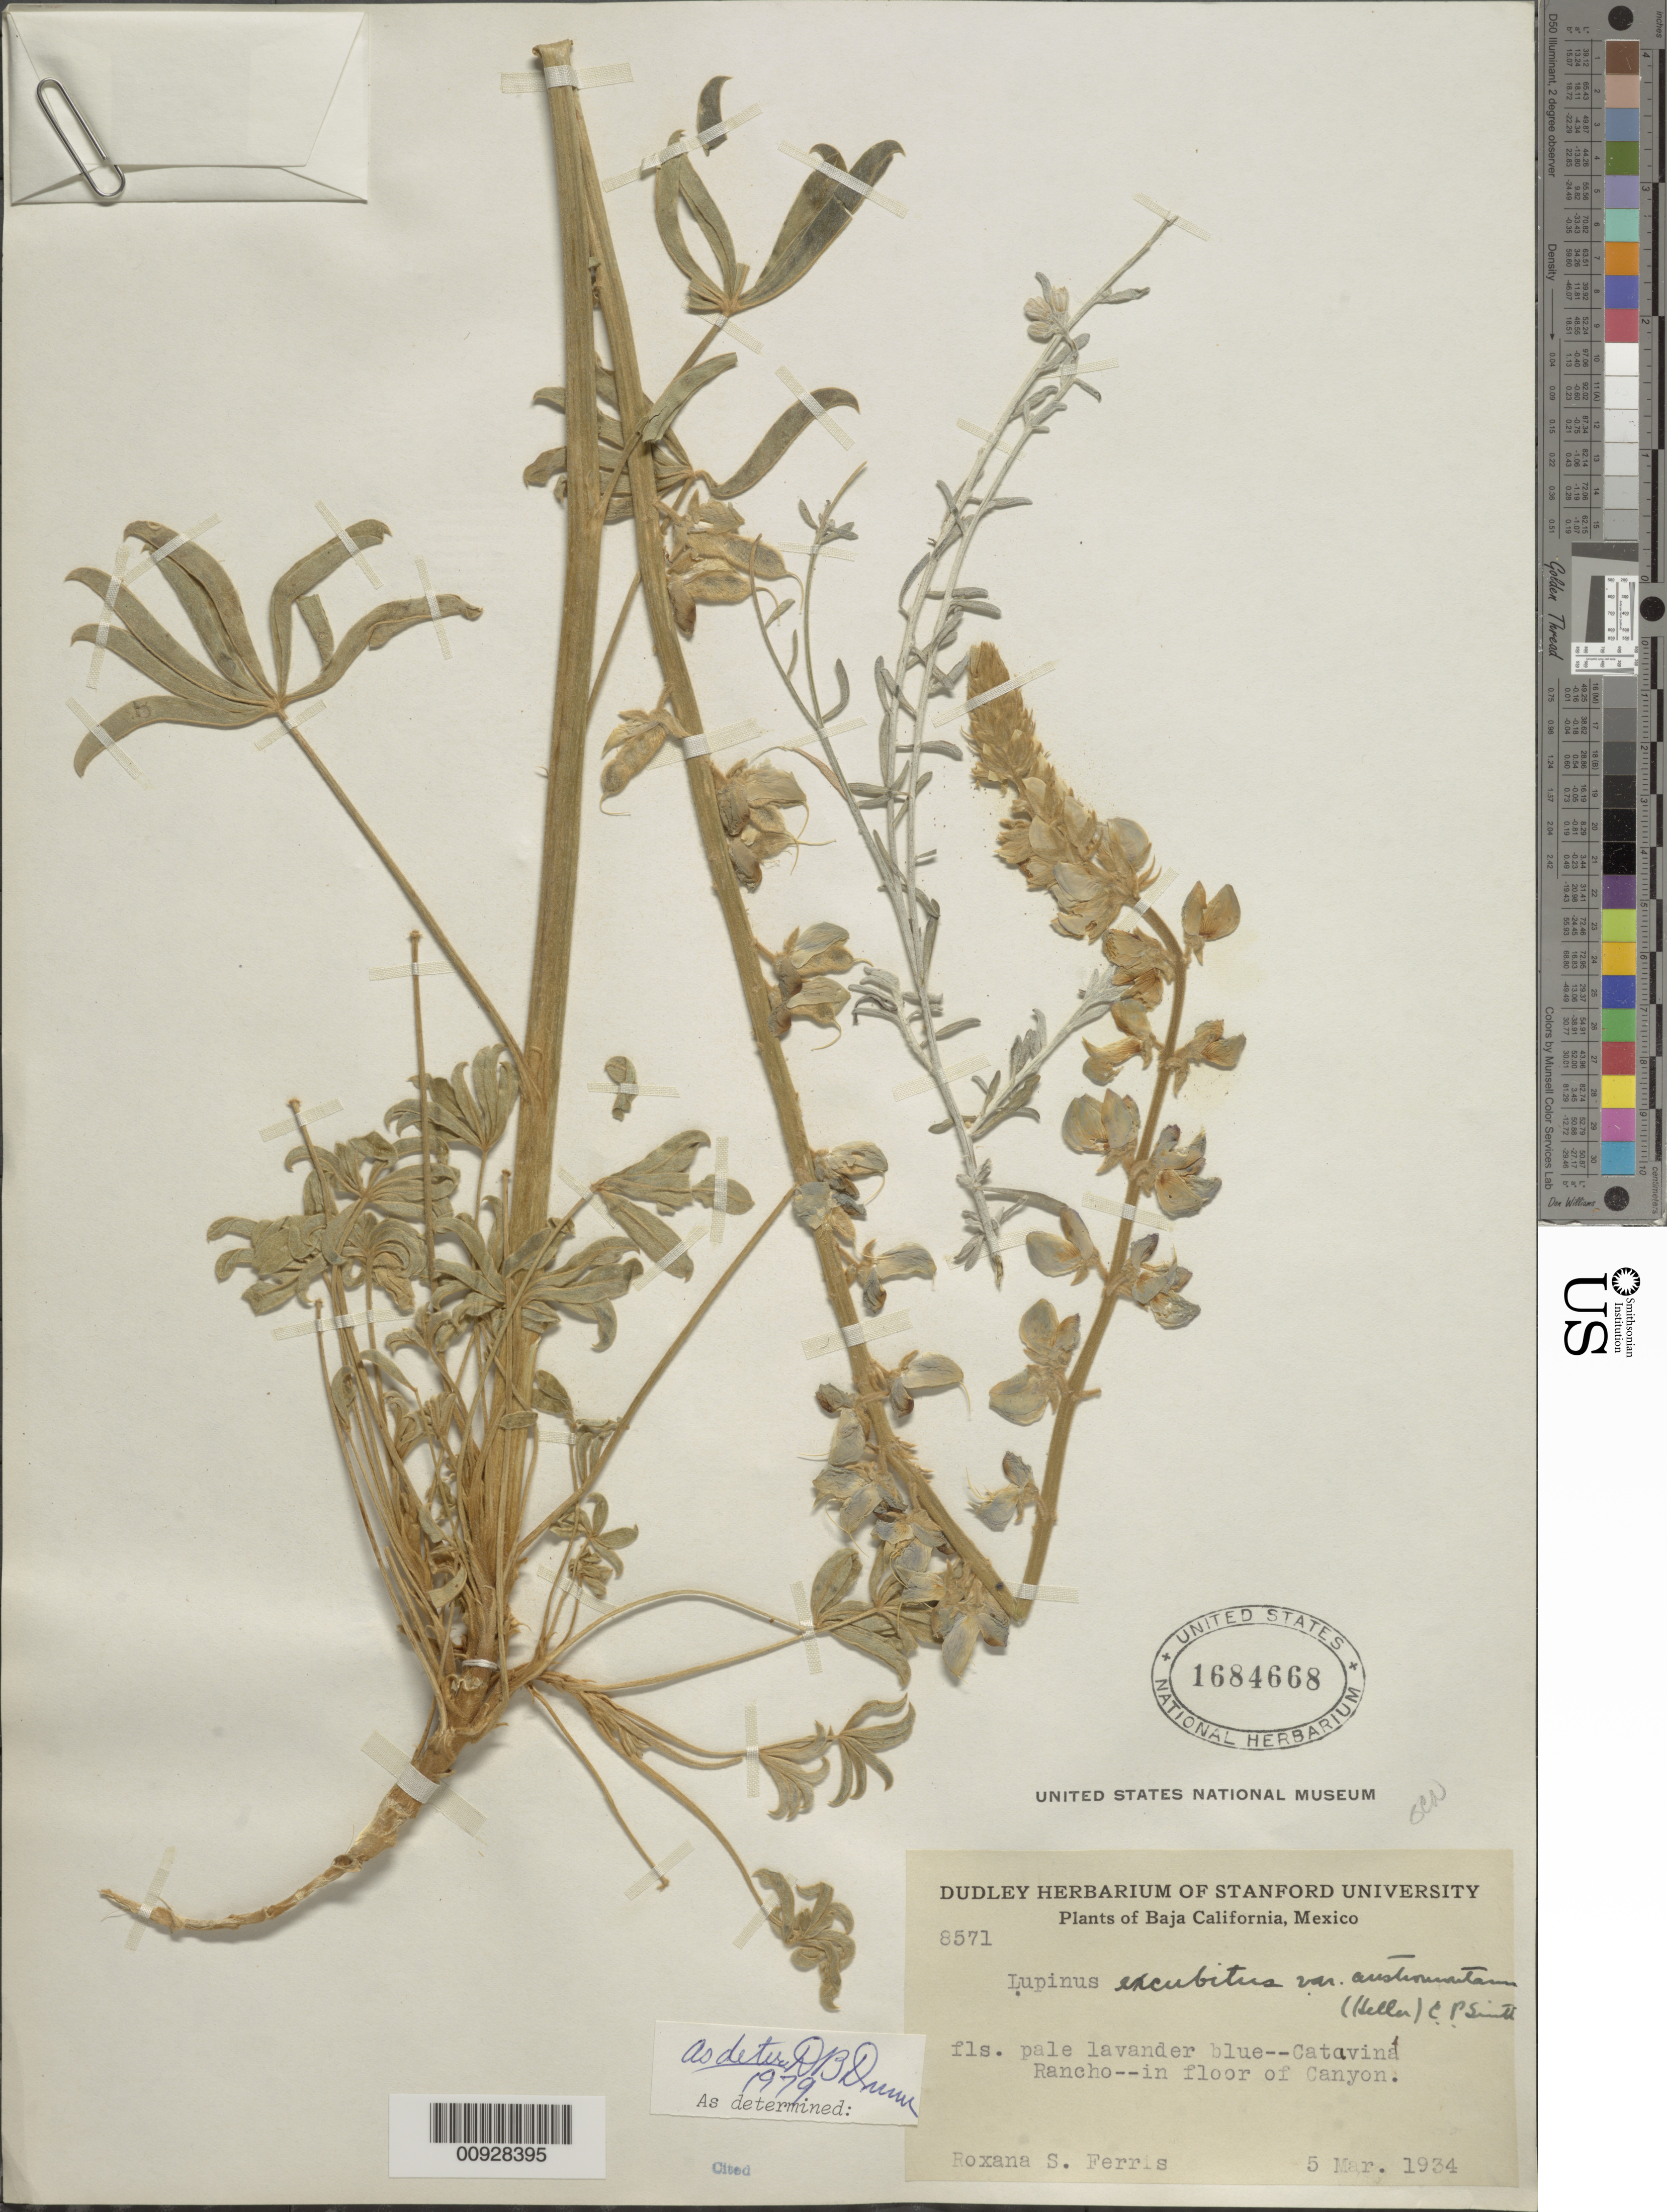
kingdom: Plantae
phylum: Tracheophyta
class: Magnoliopsida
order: Fabales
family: Fabaceae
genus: Lupinus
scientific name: Lupinus excubitus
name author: M.E. Jones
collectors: R. S. Ferris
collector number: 8571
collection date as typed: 05 Mar 1934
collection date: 1934-03-05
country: Mexico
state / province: Baja California Norte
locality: Cataviná Rancho.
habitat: In floor of Canyon.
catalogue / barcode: US 1684668